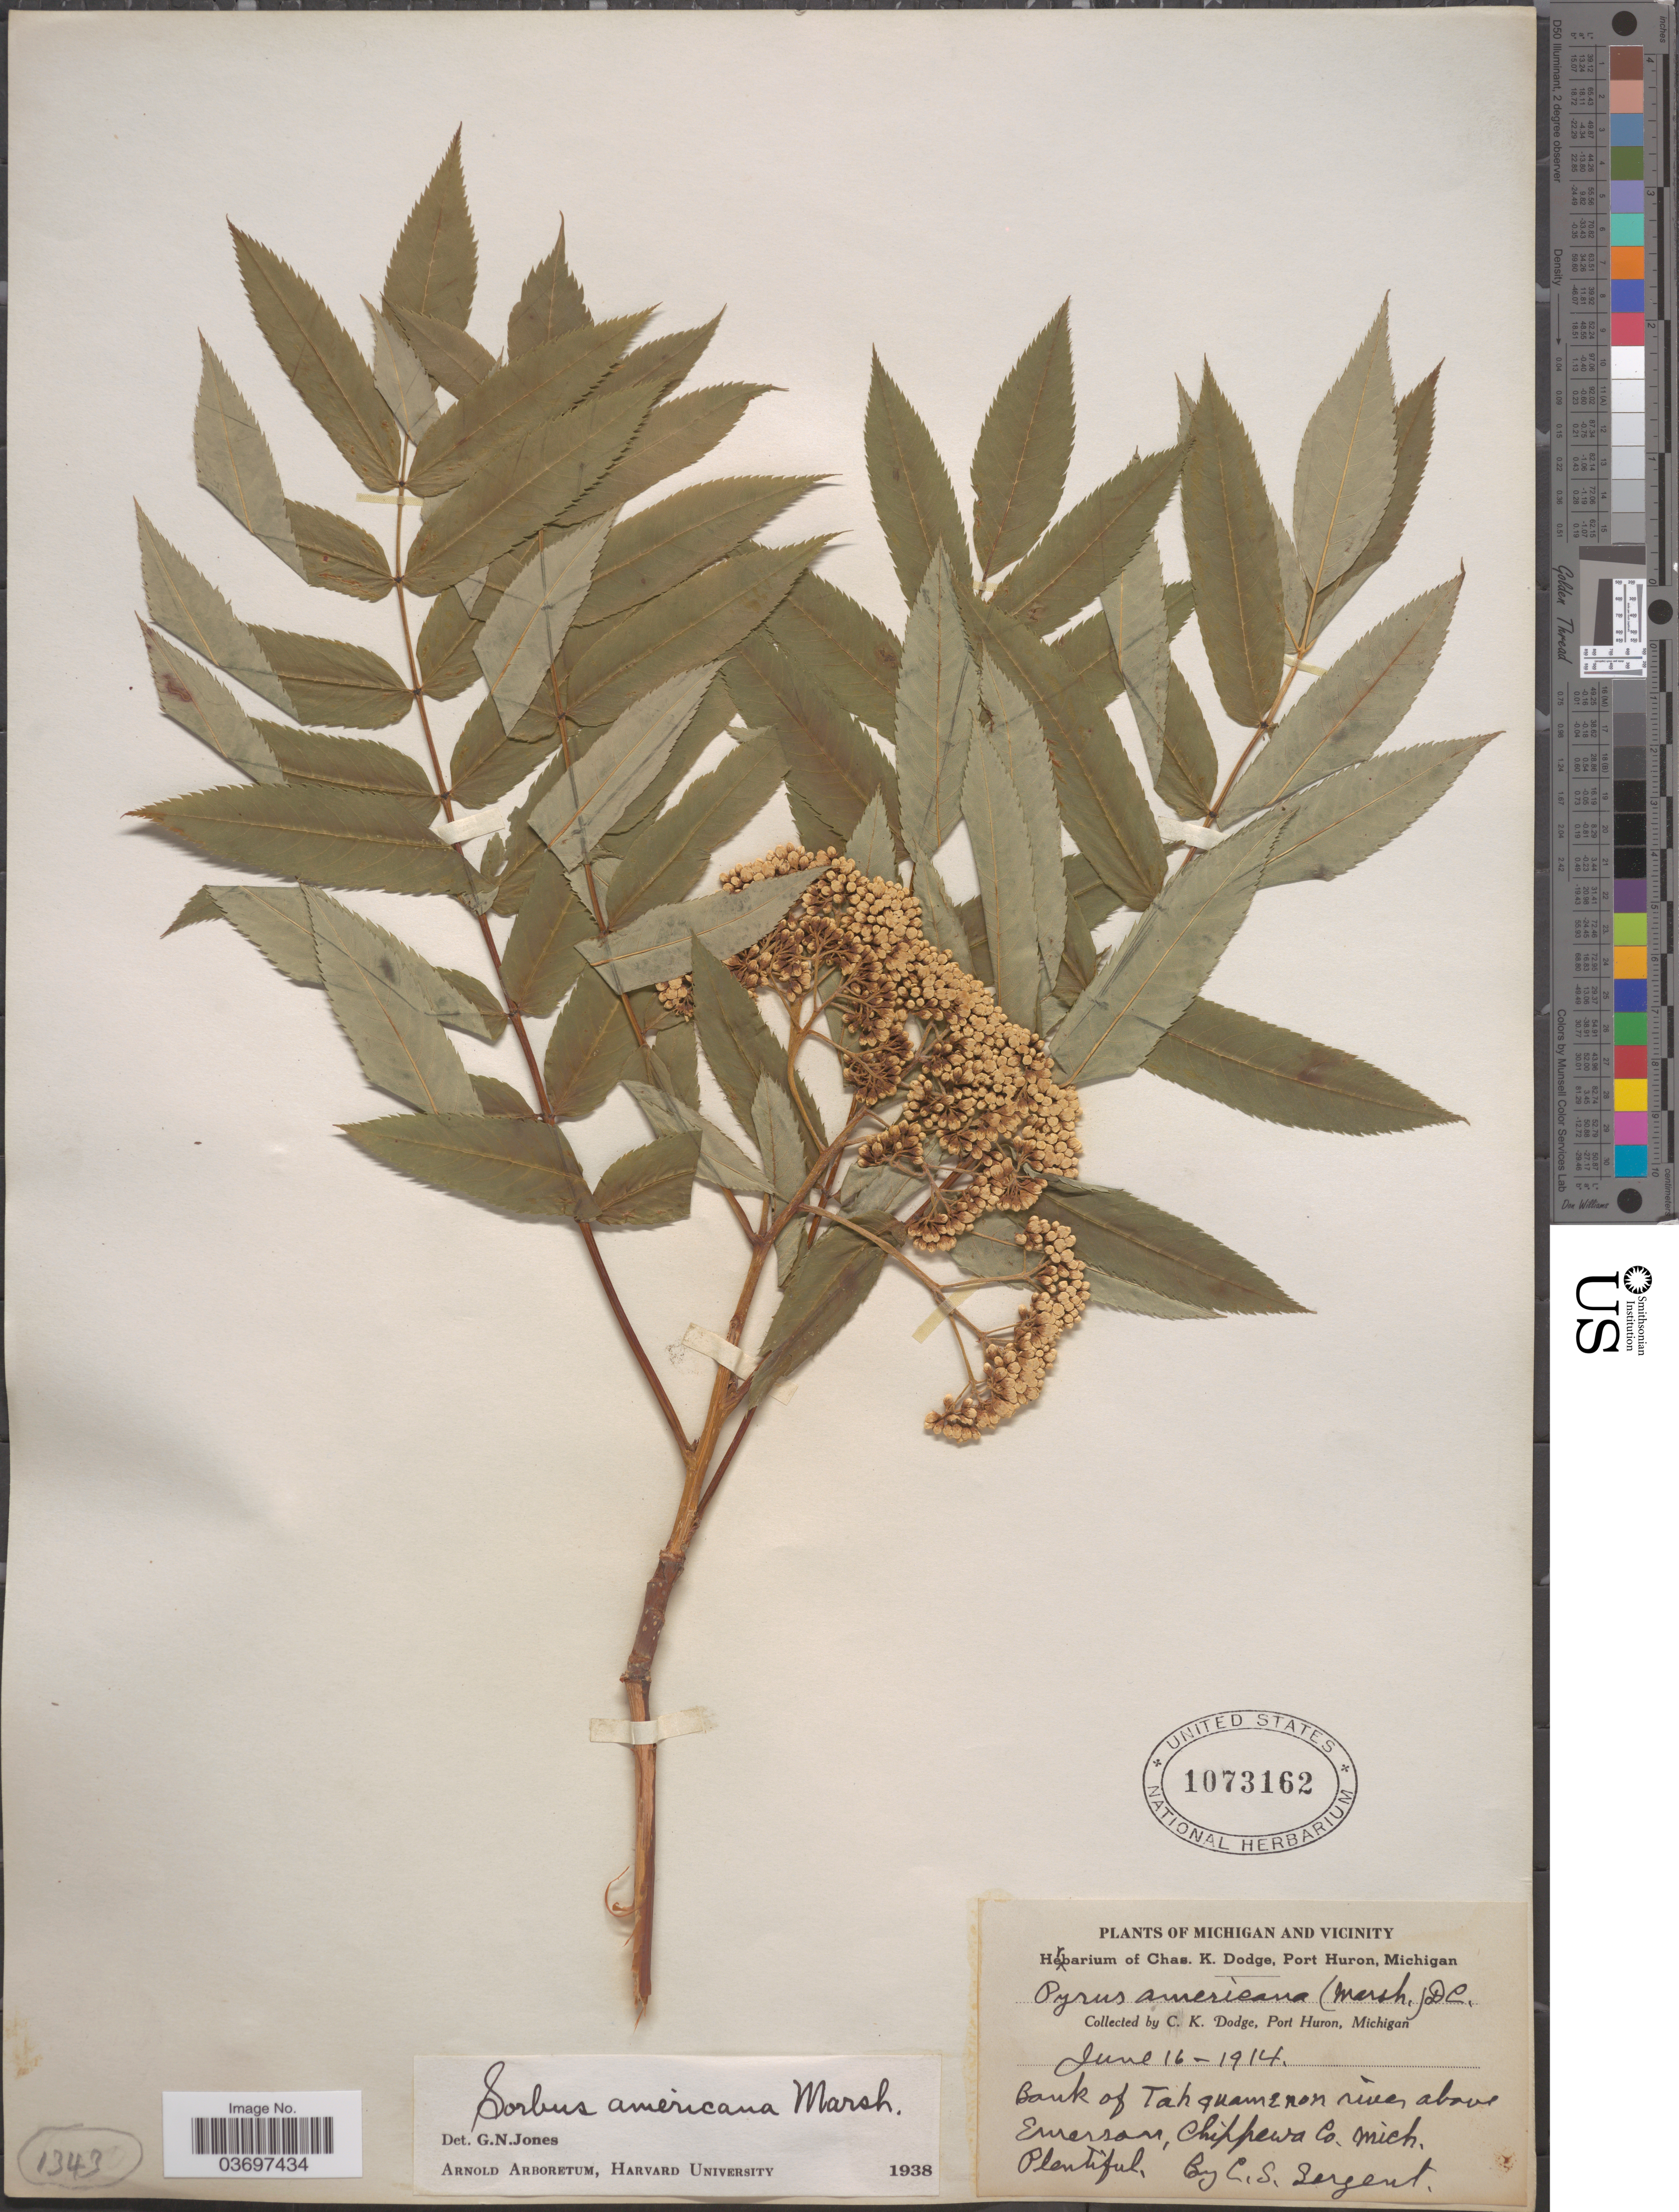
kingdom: Plantae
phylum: Tracheophyta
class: Magnoliopsida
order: Rosales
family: Rosaceae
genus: Sorbus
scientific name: Sorbus americana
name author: Marshall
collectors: C. Dodge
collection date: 1914-06-16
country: United States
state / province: Michigan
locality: Michigan and Vicinity. Bank of Tahquamenon river above Emerson, Chippewa Co.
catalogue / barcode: US 1073162